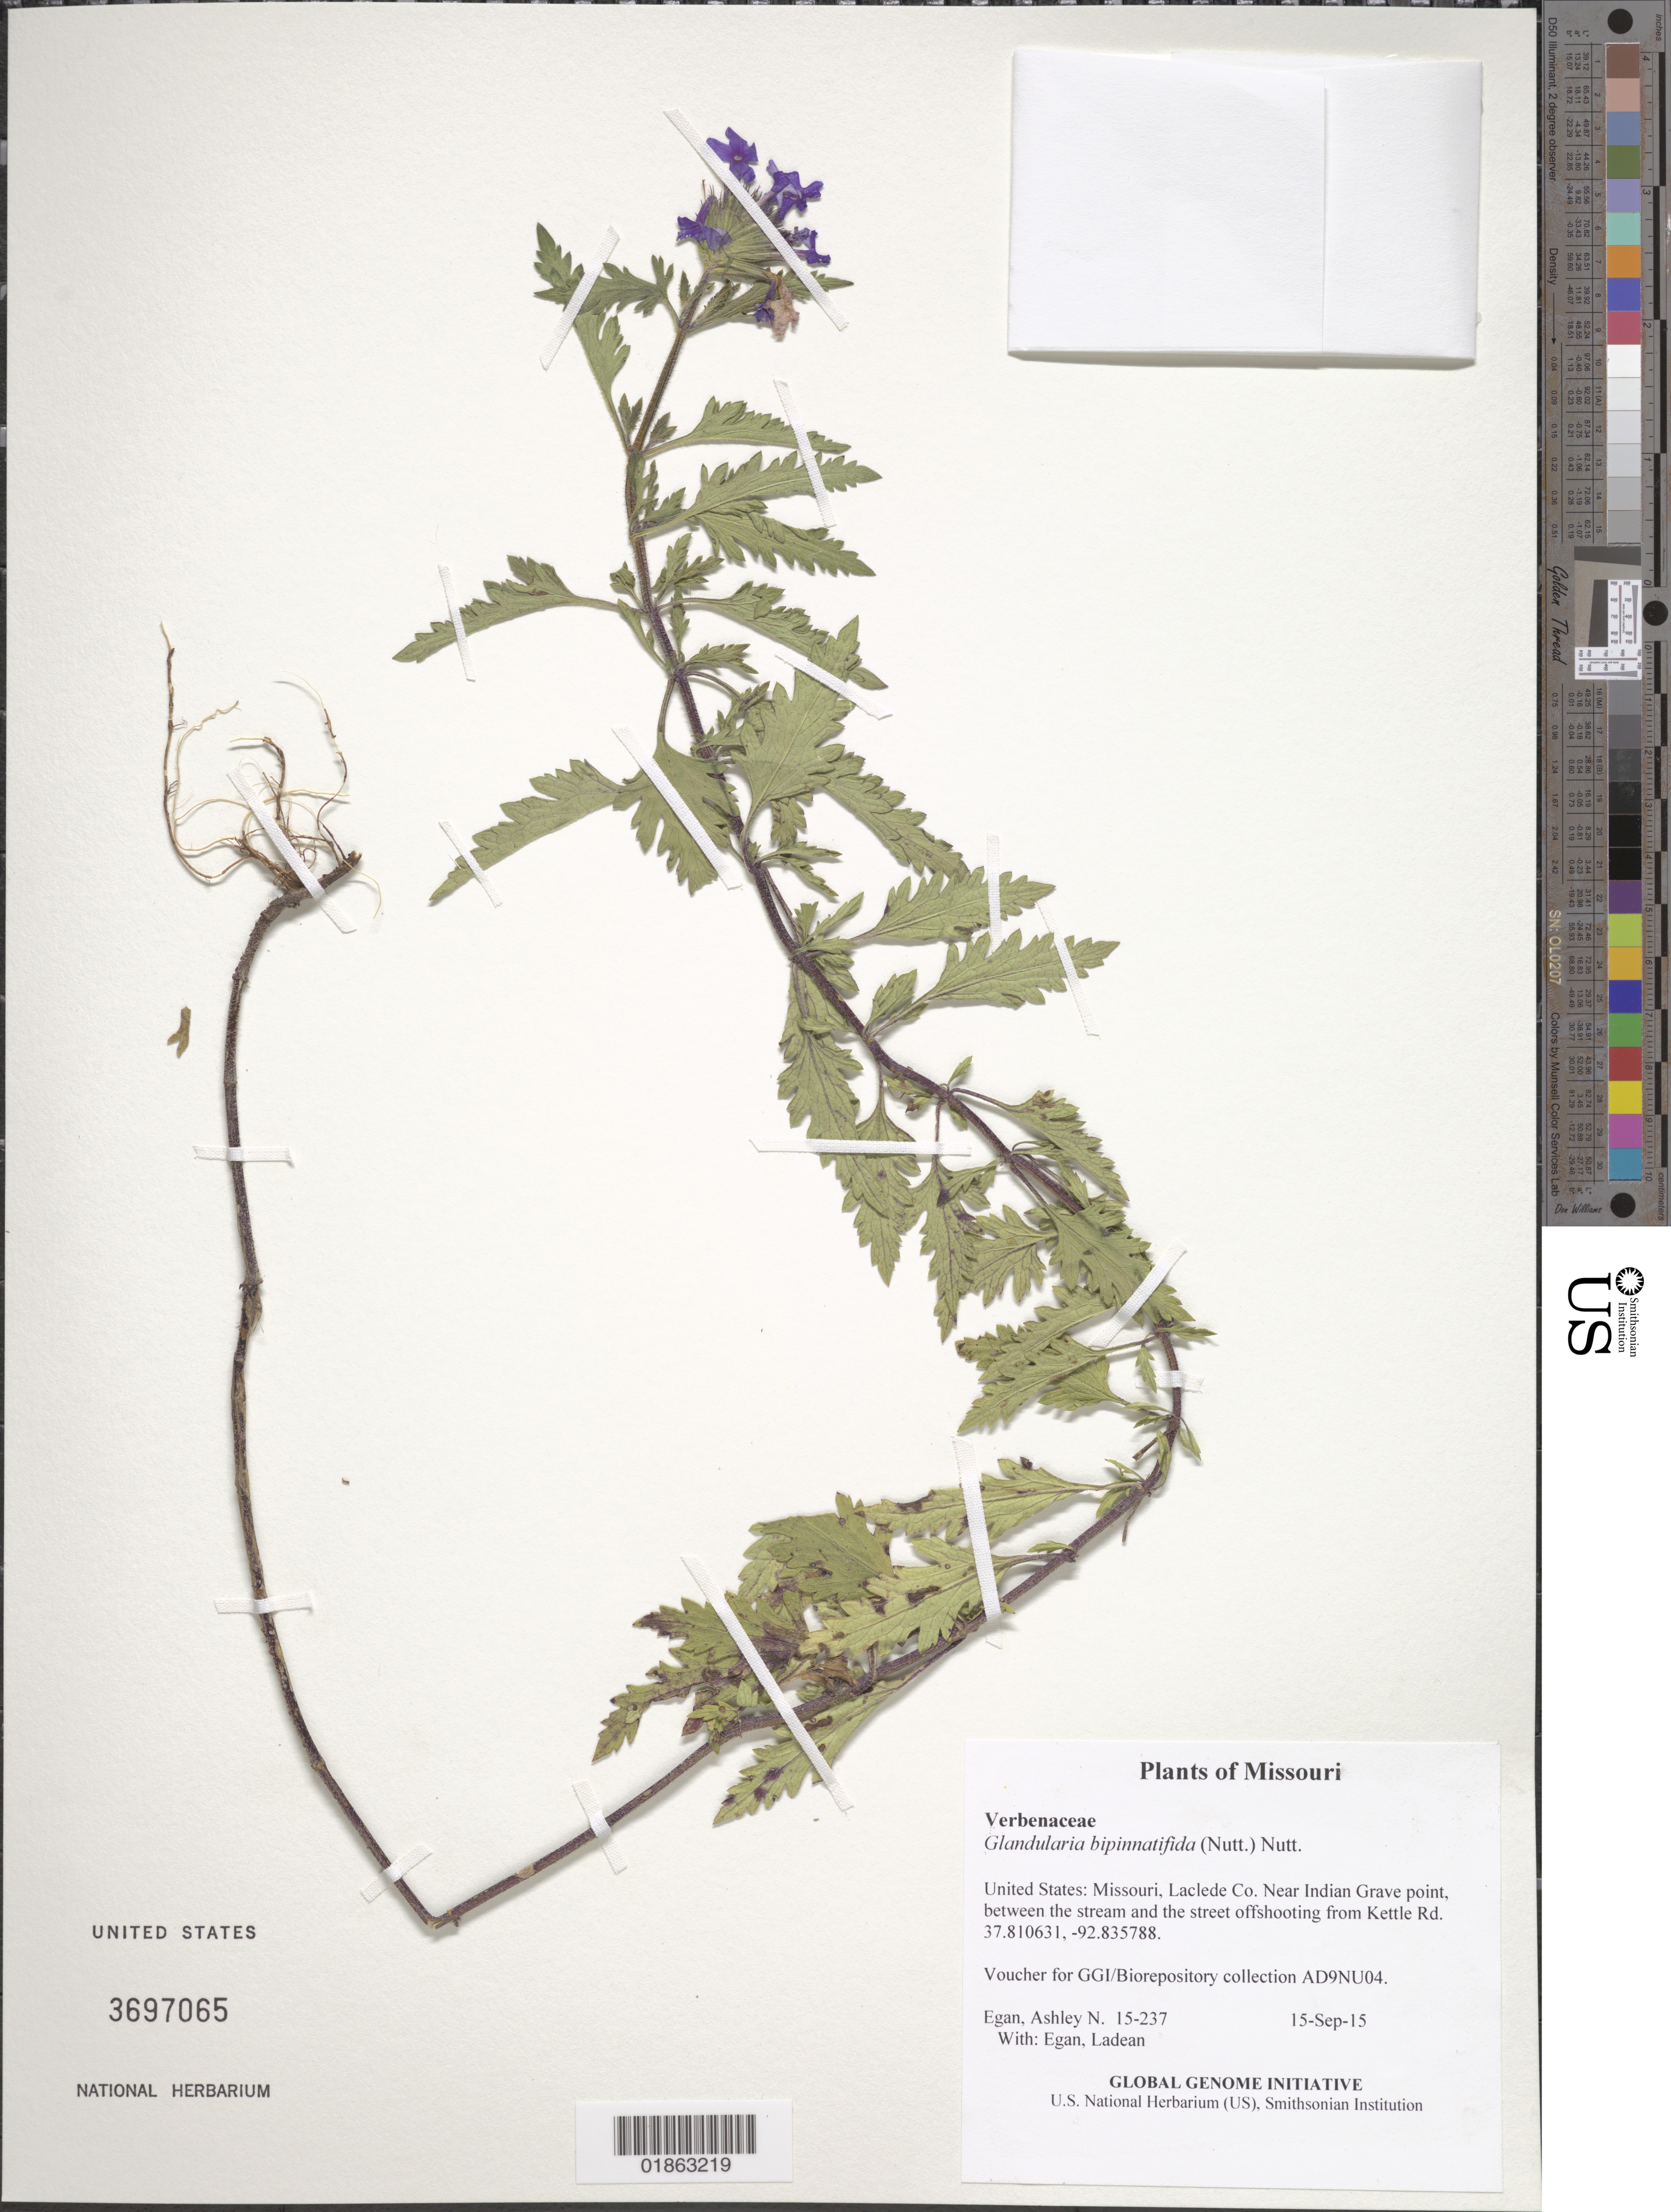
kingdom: Plantae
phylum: Tracheophyta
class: Magnoliopsida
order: Lamiales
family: Verbenaceae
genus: Glandularia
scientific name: Glandularia bipinnatifida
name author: Nutt.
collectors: A. N. Egan & L. Egan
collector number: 15-237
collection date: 2015-09-15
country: United States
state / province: Missouri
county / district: Laclede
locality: Near Indian Grave point, between the stream and the street offshooting from Kettle Rd.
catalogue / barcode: US 3697065